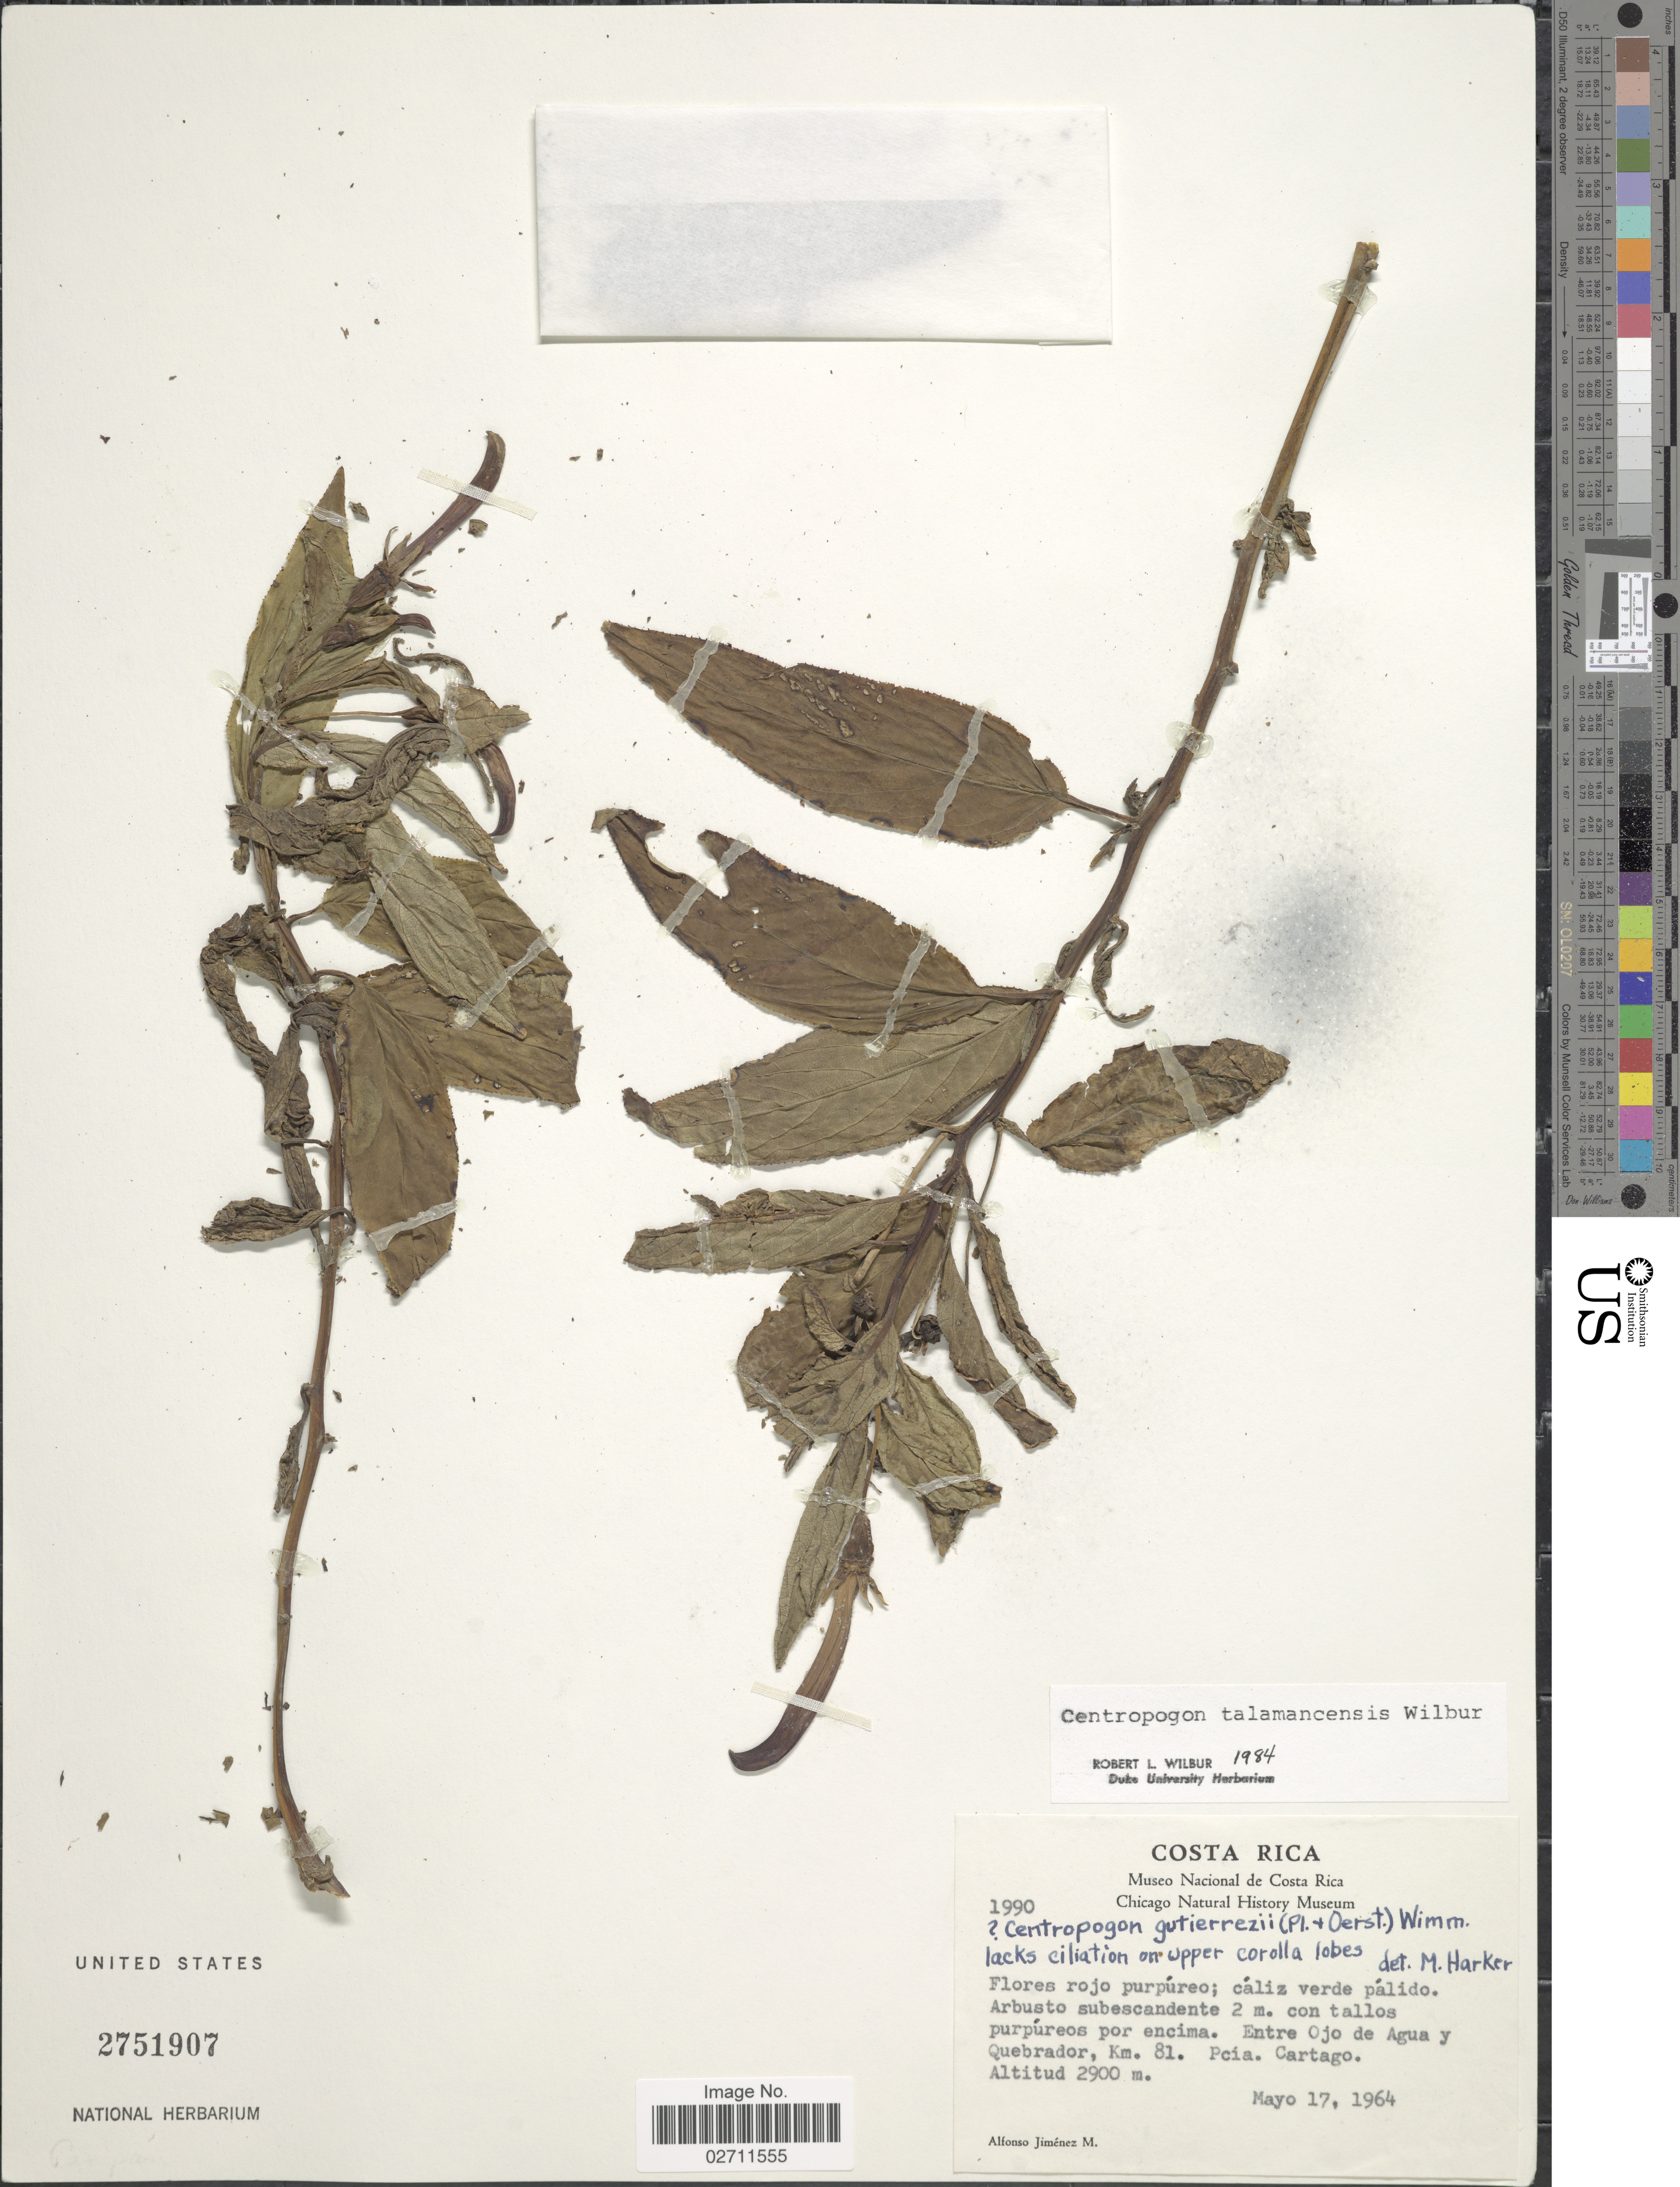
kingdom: Plantae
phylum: Tracheophyta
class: Magnoliopsida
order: Asterales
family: Campanulaceae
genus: Centropogon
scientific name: Centropogon talamancensis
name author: Wilbur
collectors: A. Jimenez M.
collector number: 1990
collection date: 1964-05-17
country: Costa Rica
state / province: Cartago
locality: Entre Ojo de Agua y Quebrador, Km 81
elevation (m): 2900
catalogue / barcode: US 2751907